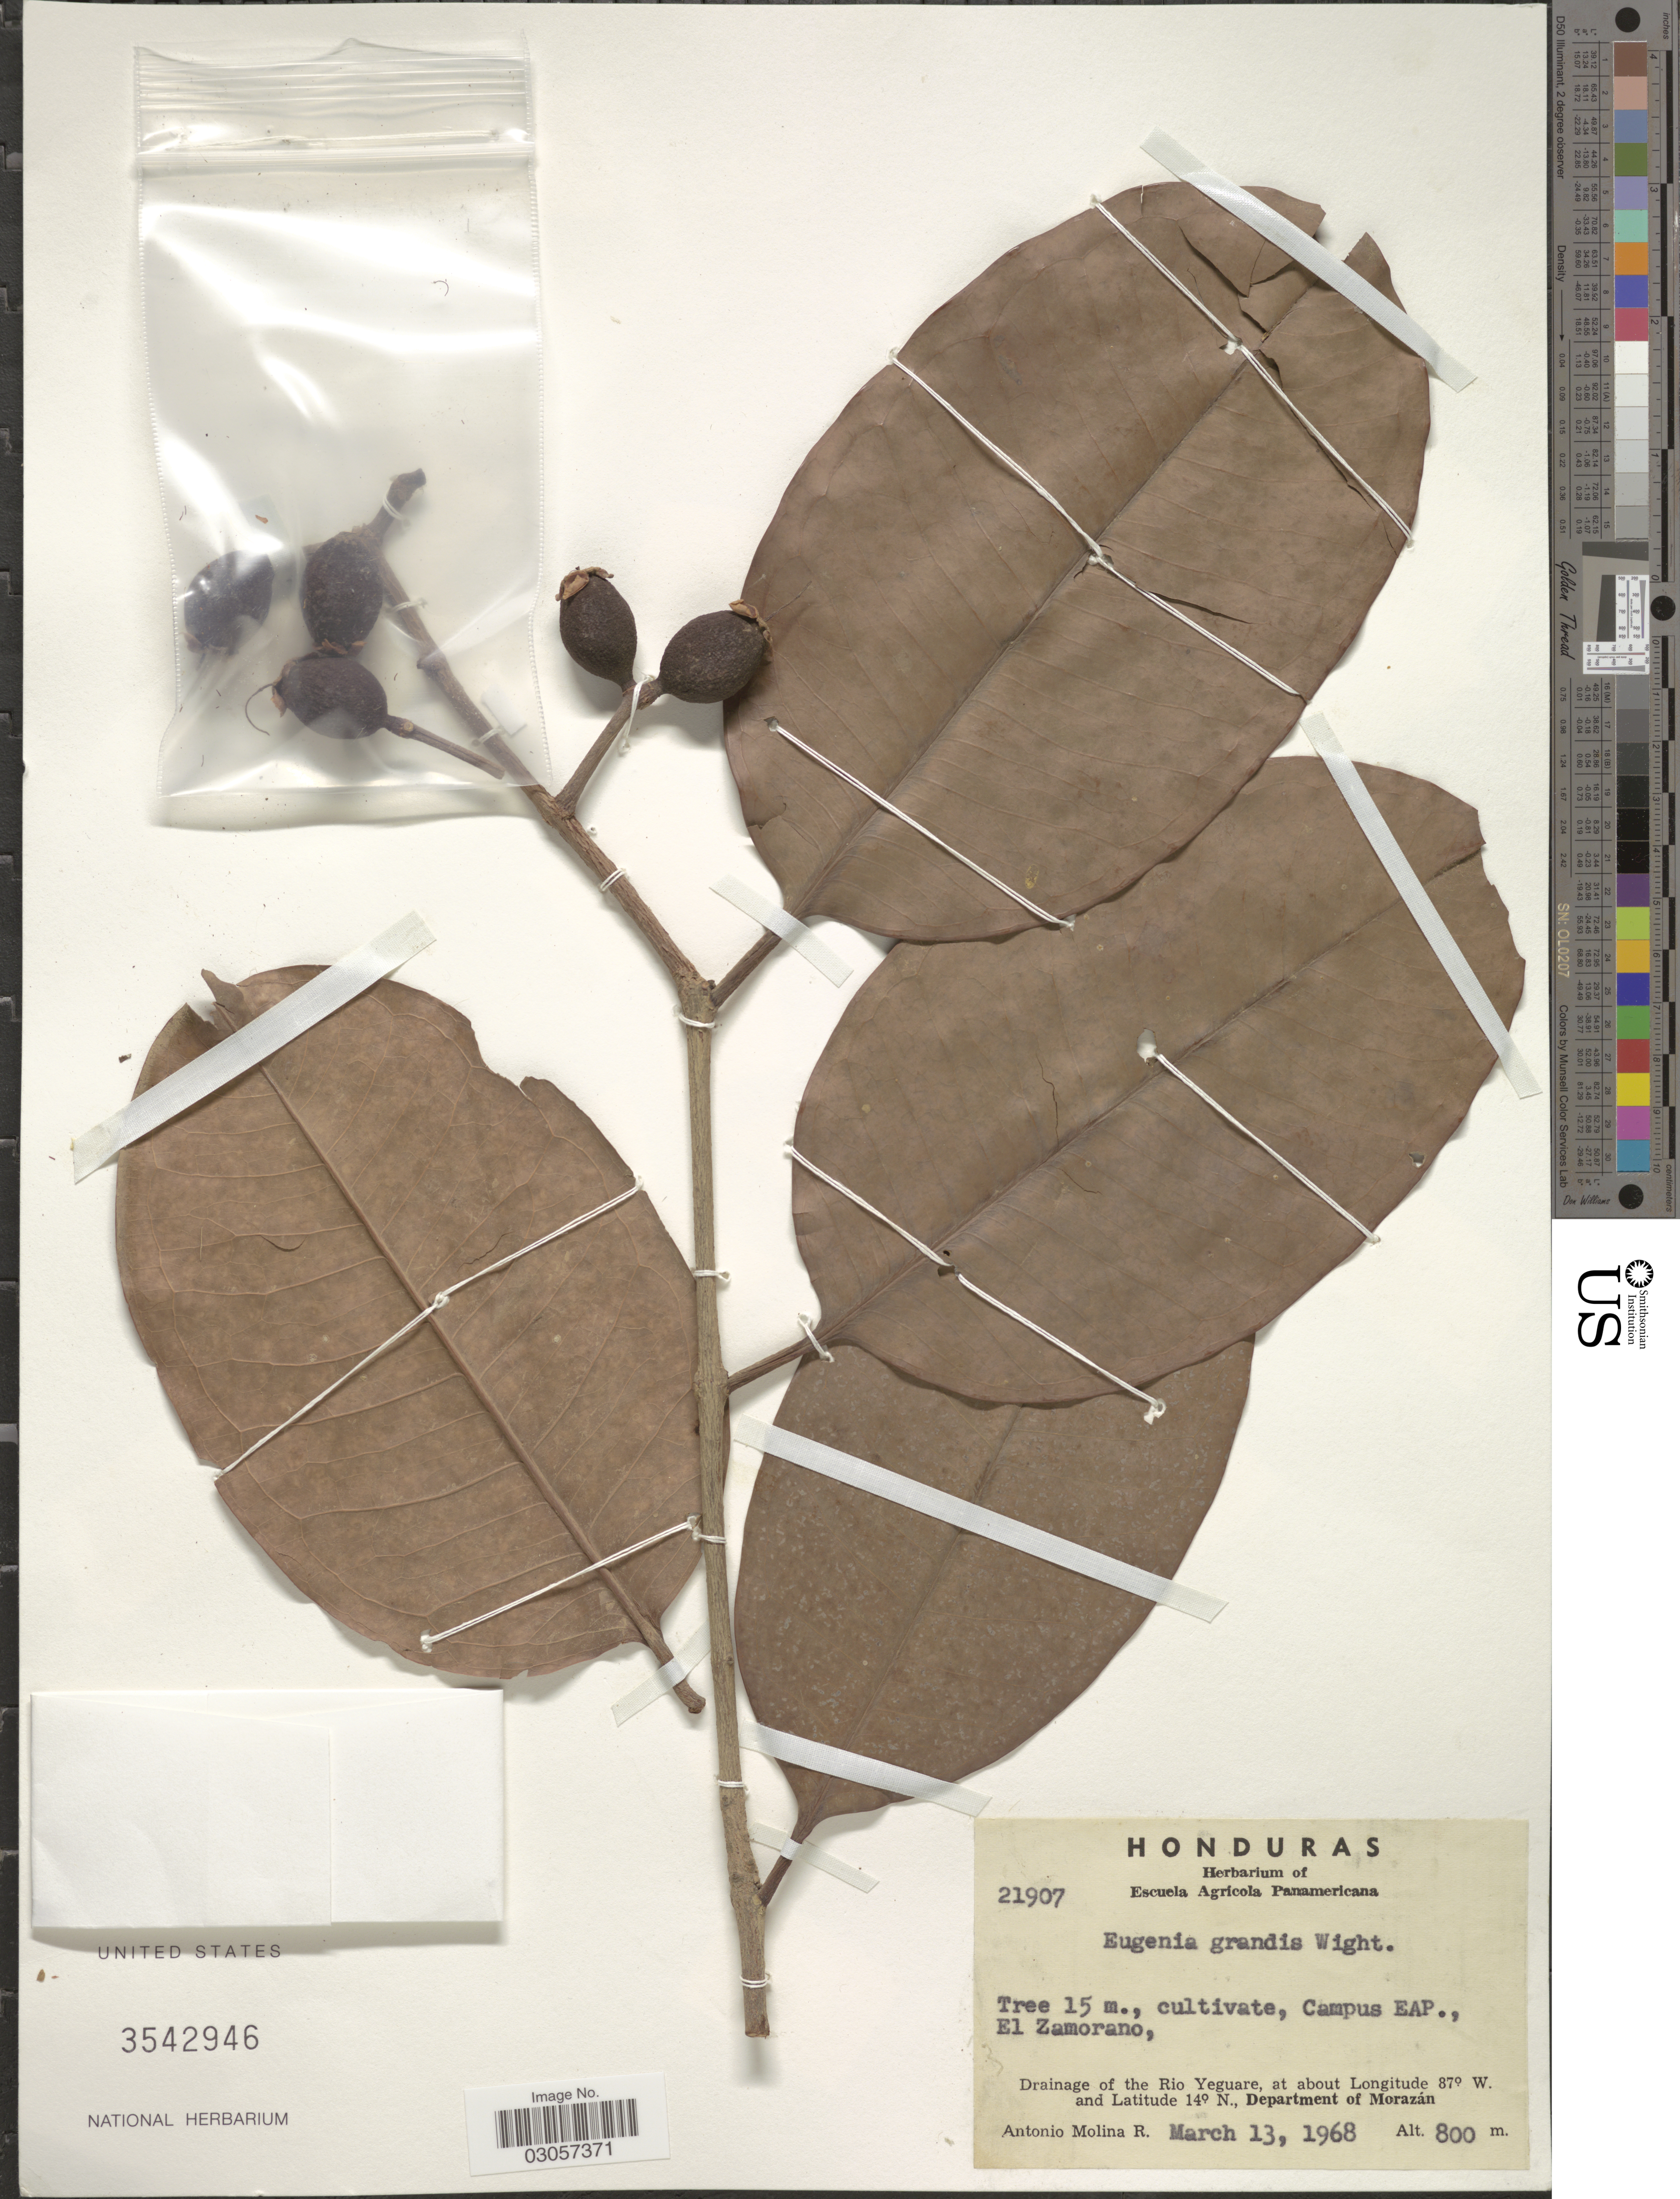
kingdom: Plantae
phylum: Tracheophyta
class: Magnoliopsida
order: Myrtales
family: Myrtaceae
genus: Syzygium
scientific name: Syzygium grande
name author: (Wight) Walp.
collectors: A. Molina R.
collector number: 21907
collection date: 1968-03-13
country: Honduras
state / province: Fco. Morazán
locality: Drainage of the Rio Yeguare, Department of Morazán, Campus EAP, El Zamorano.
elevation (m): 800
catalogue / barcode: US 3542946